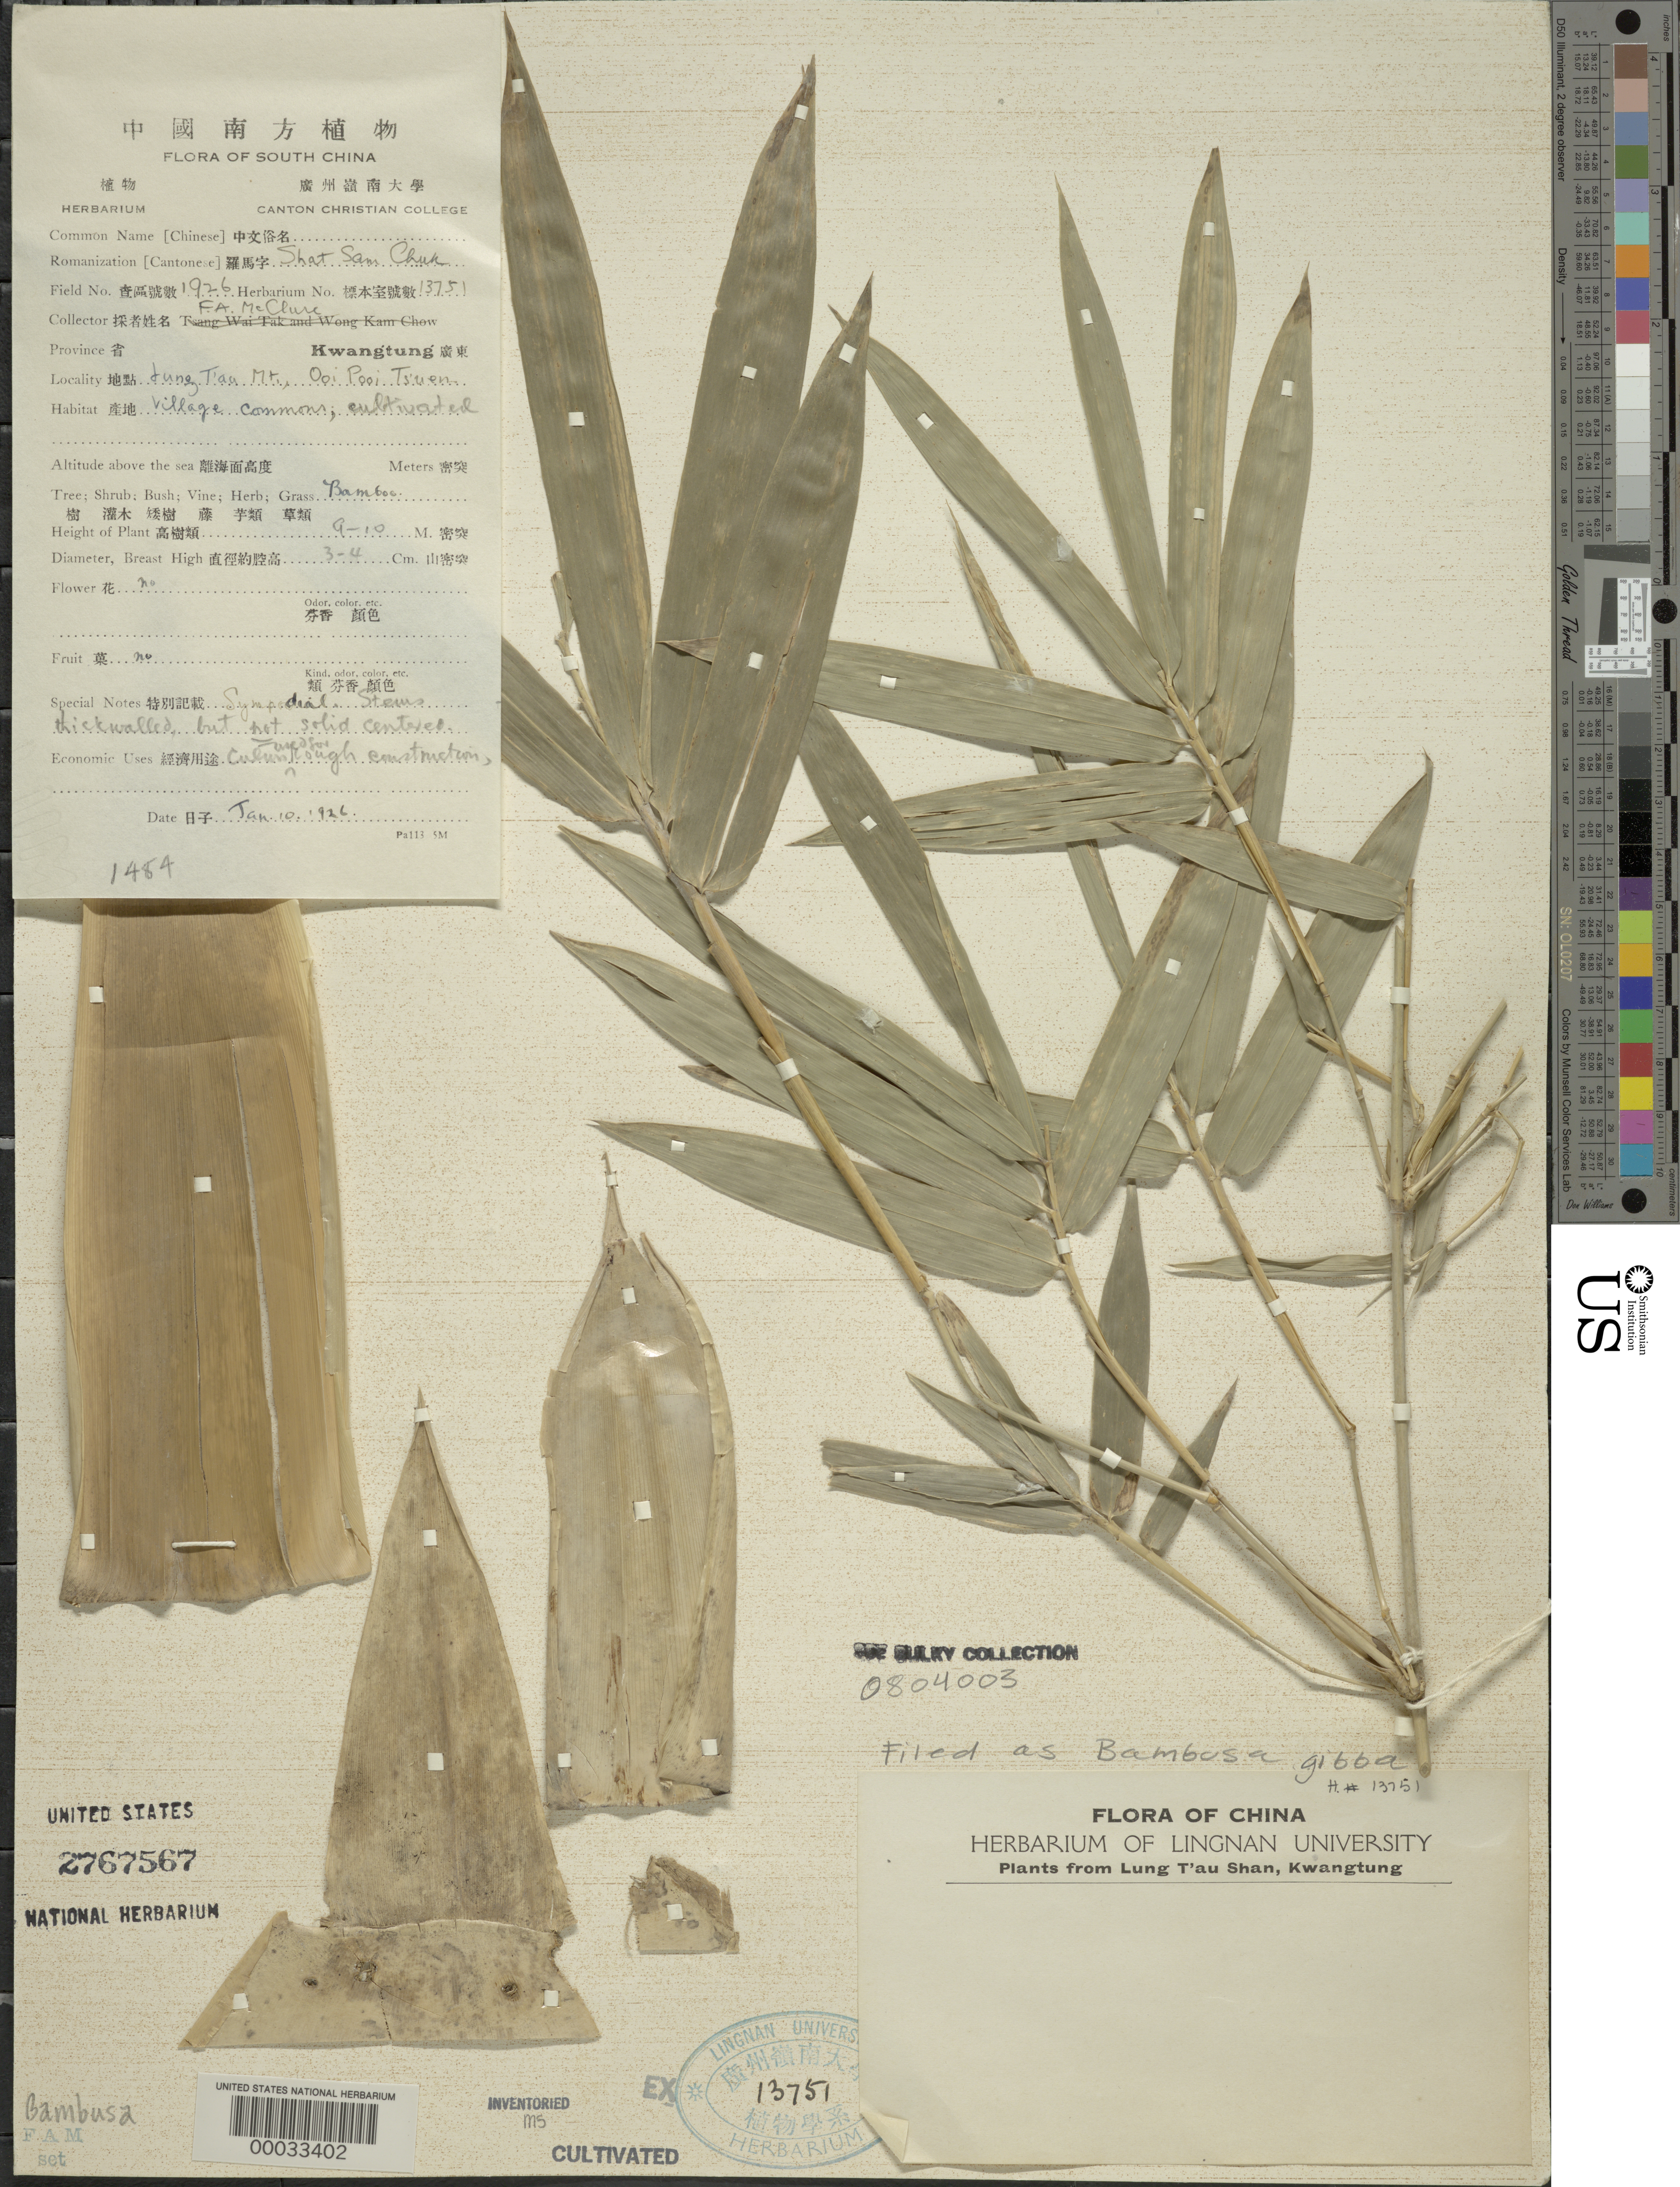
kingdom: Plantae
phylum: Tracheophyta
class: Liliopsida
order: Poales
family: Poaceae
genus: Bambusa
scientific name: Bambusa gibba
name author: McClure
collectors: F. A. McClure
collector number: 1926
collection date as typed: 10 Jan 1926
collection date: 1926-01-10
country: China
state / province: Guangdong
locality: Jung tian mt., ooi pooi ts'uen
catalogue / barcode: US 2767567